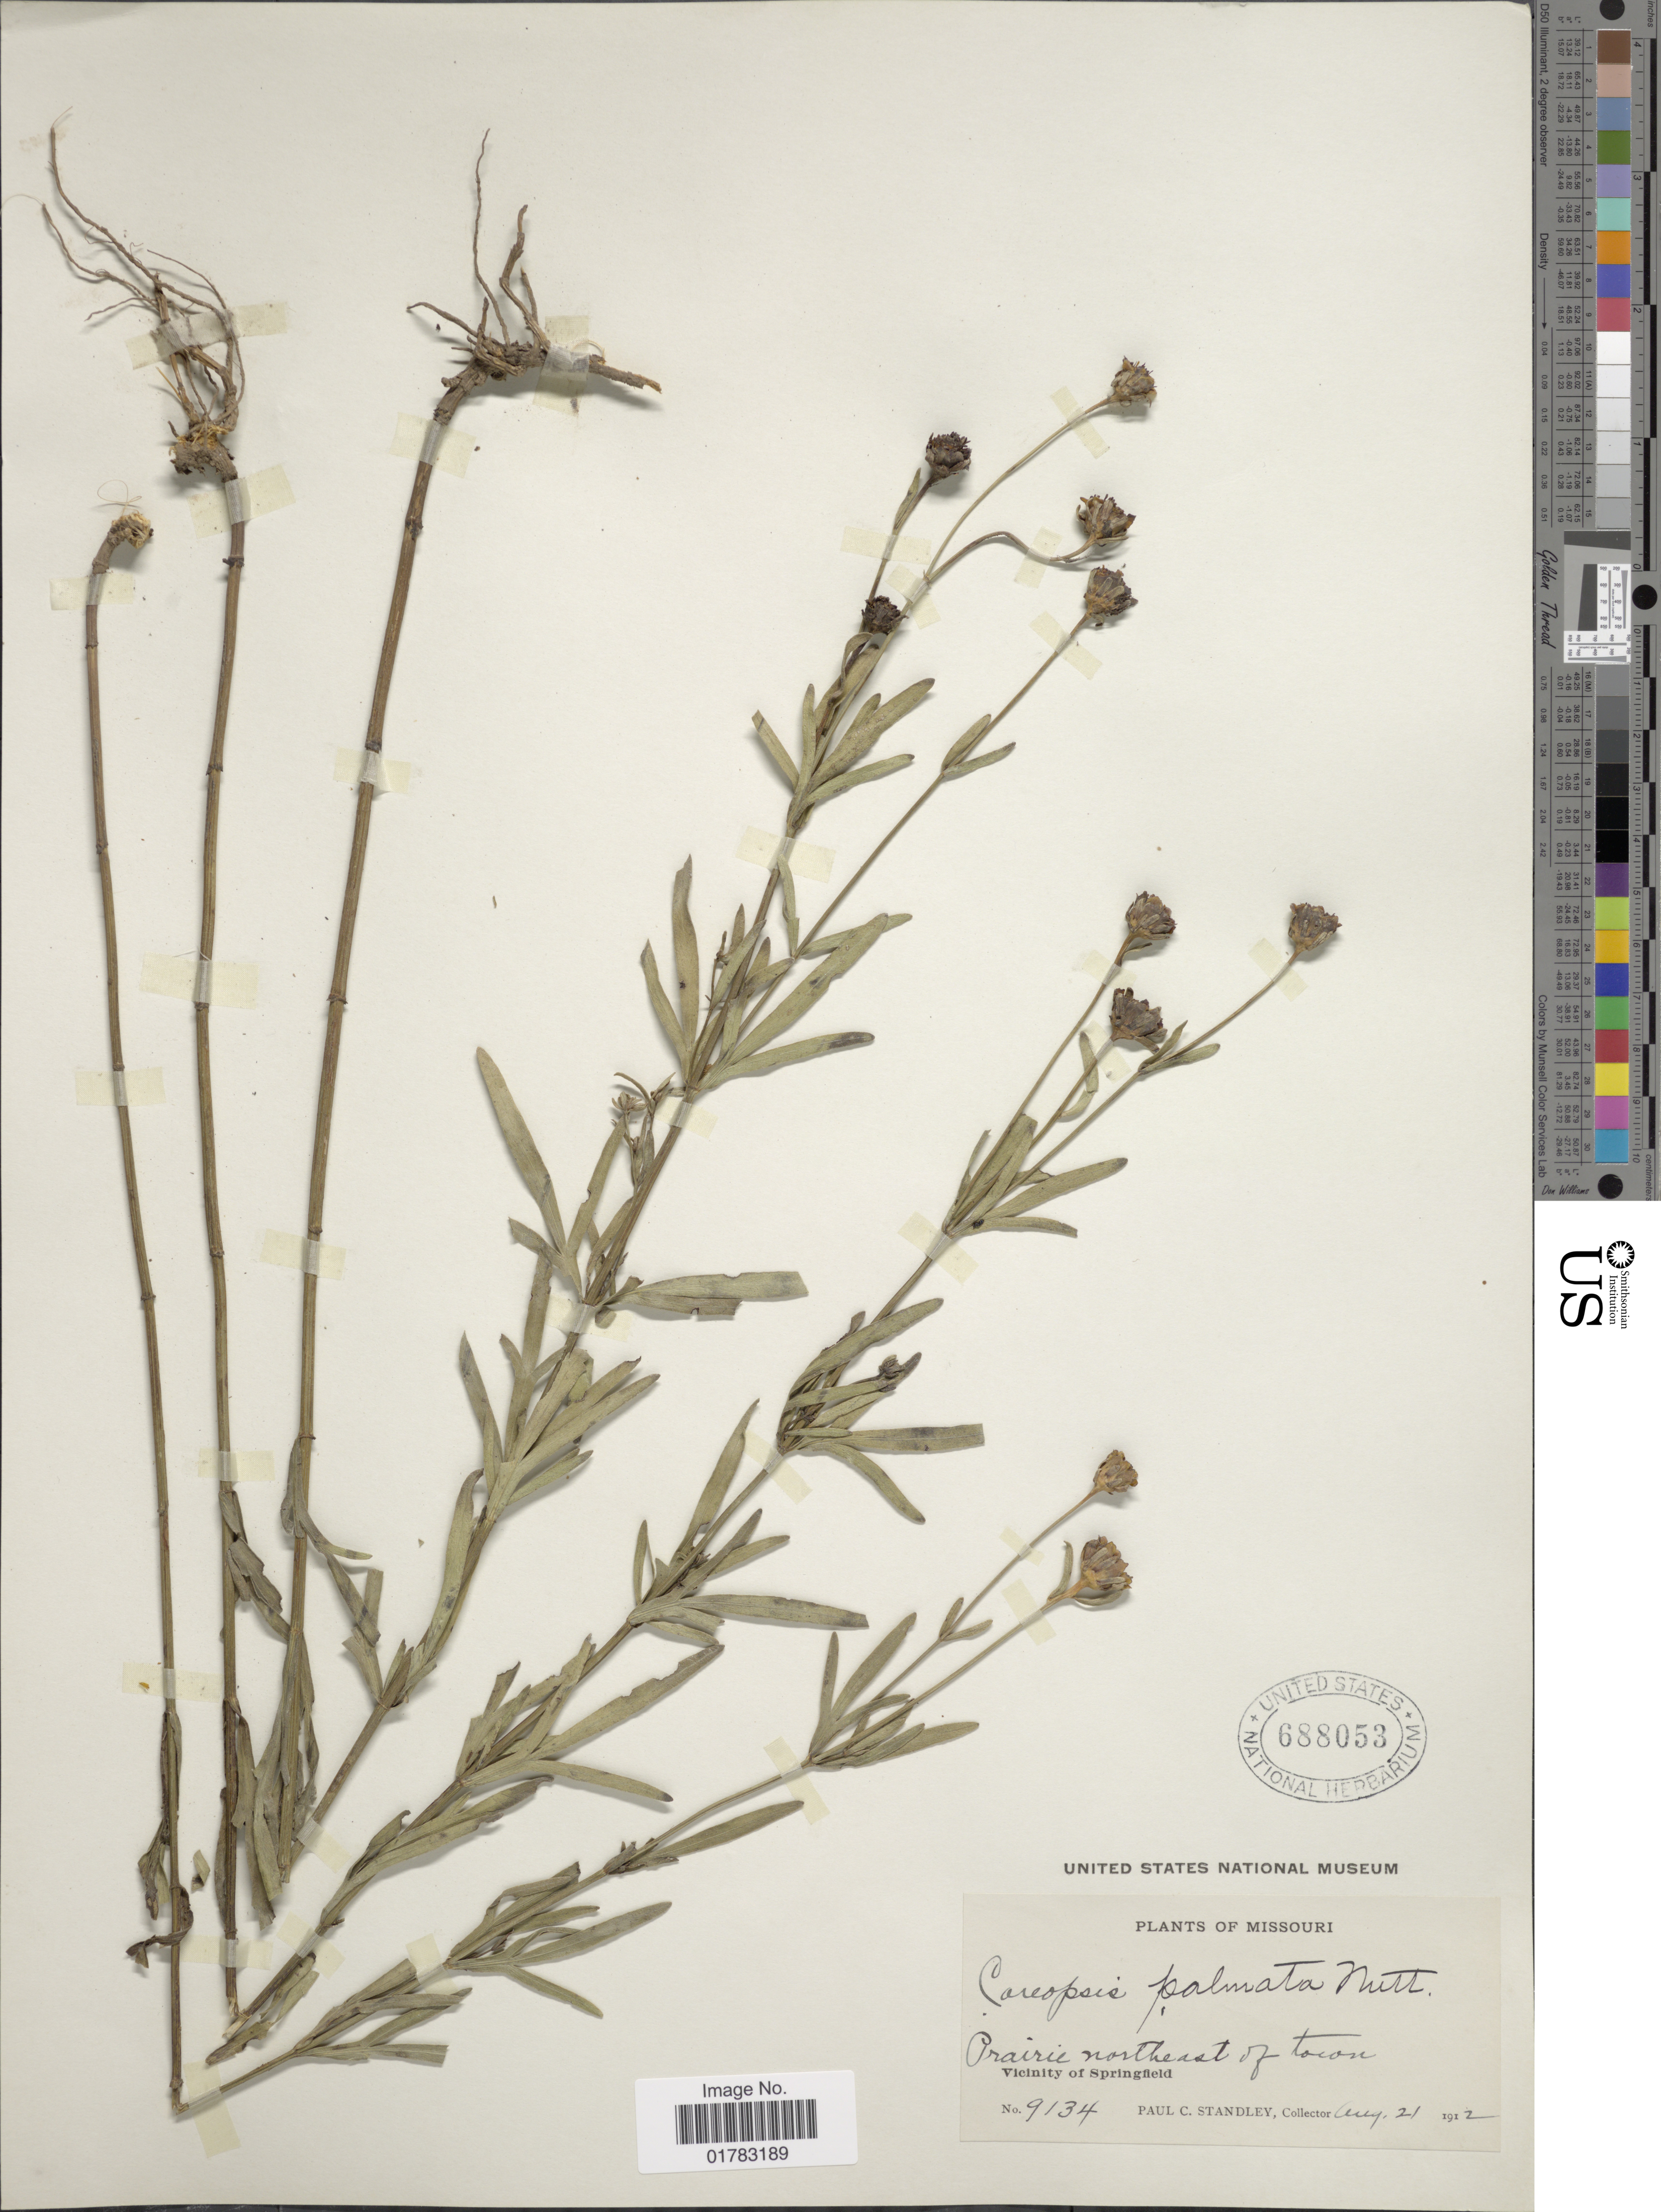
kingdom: Plantae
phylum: Tracheophyta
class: Magnoliopsida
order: Asterales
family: Asteraceae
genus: Coreopsis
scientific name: Coreopsis palmata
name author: Nutt.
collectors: P. C. Standley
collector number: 9134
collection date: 1912-08-21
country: United States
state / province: Missouri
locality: Praieir northeast of town, vicinity of Springfield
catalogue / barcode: US 688053